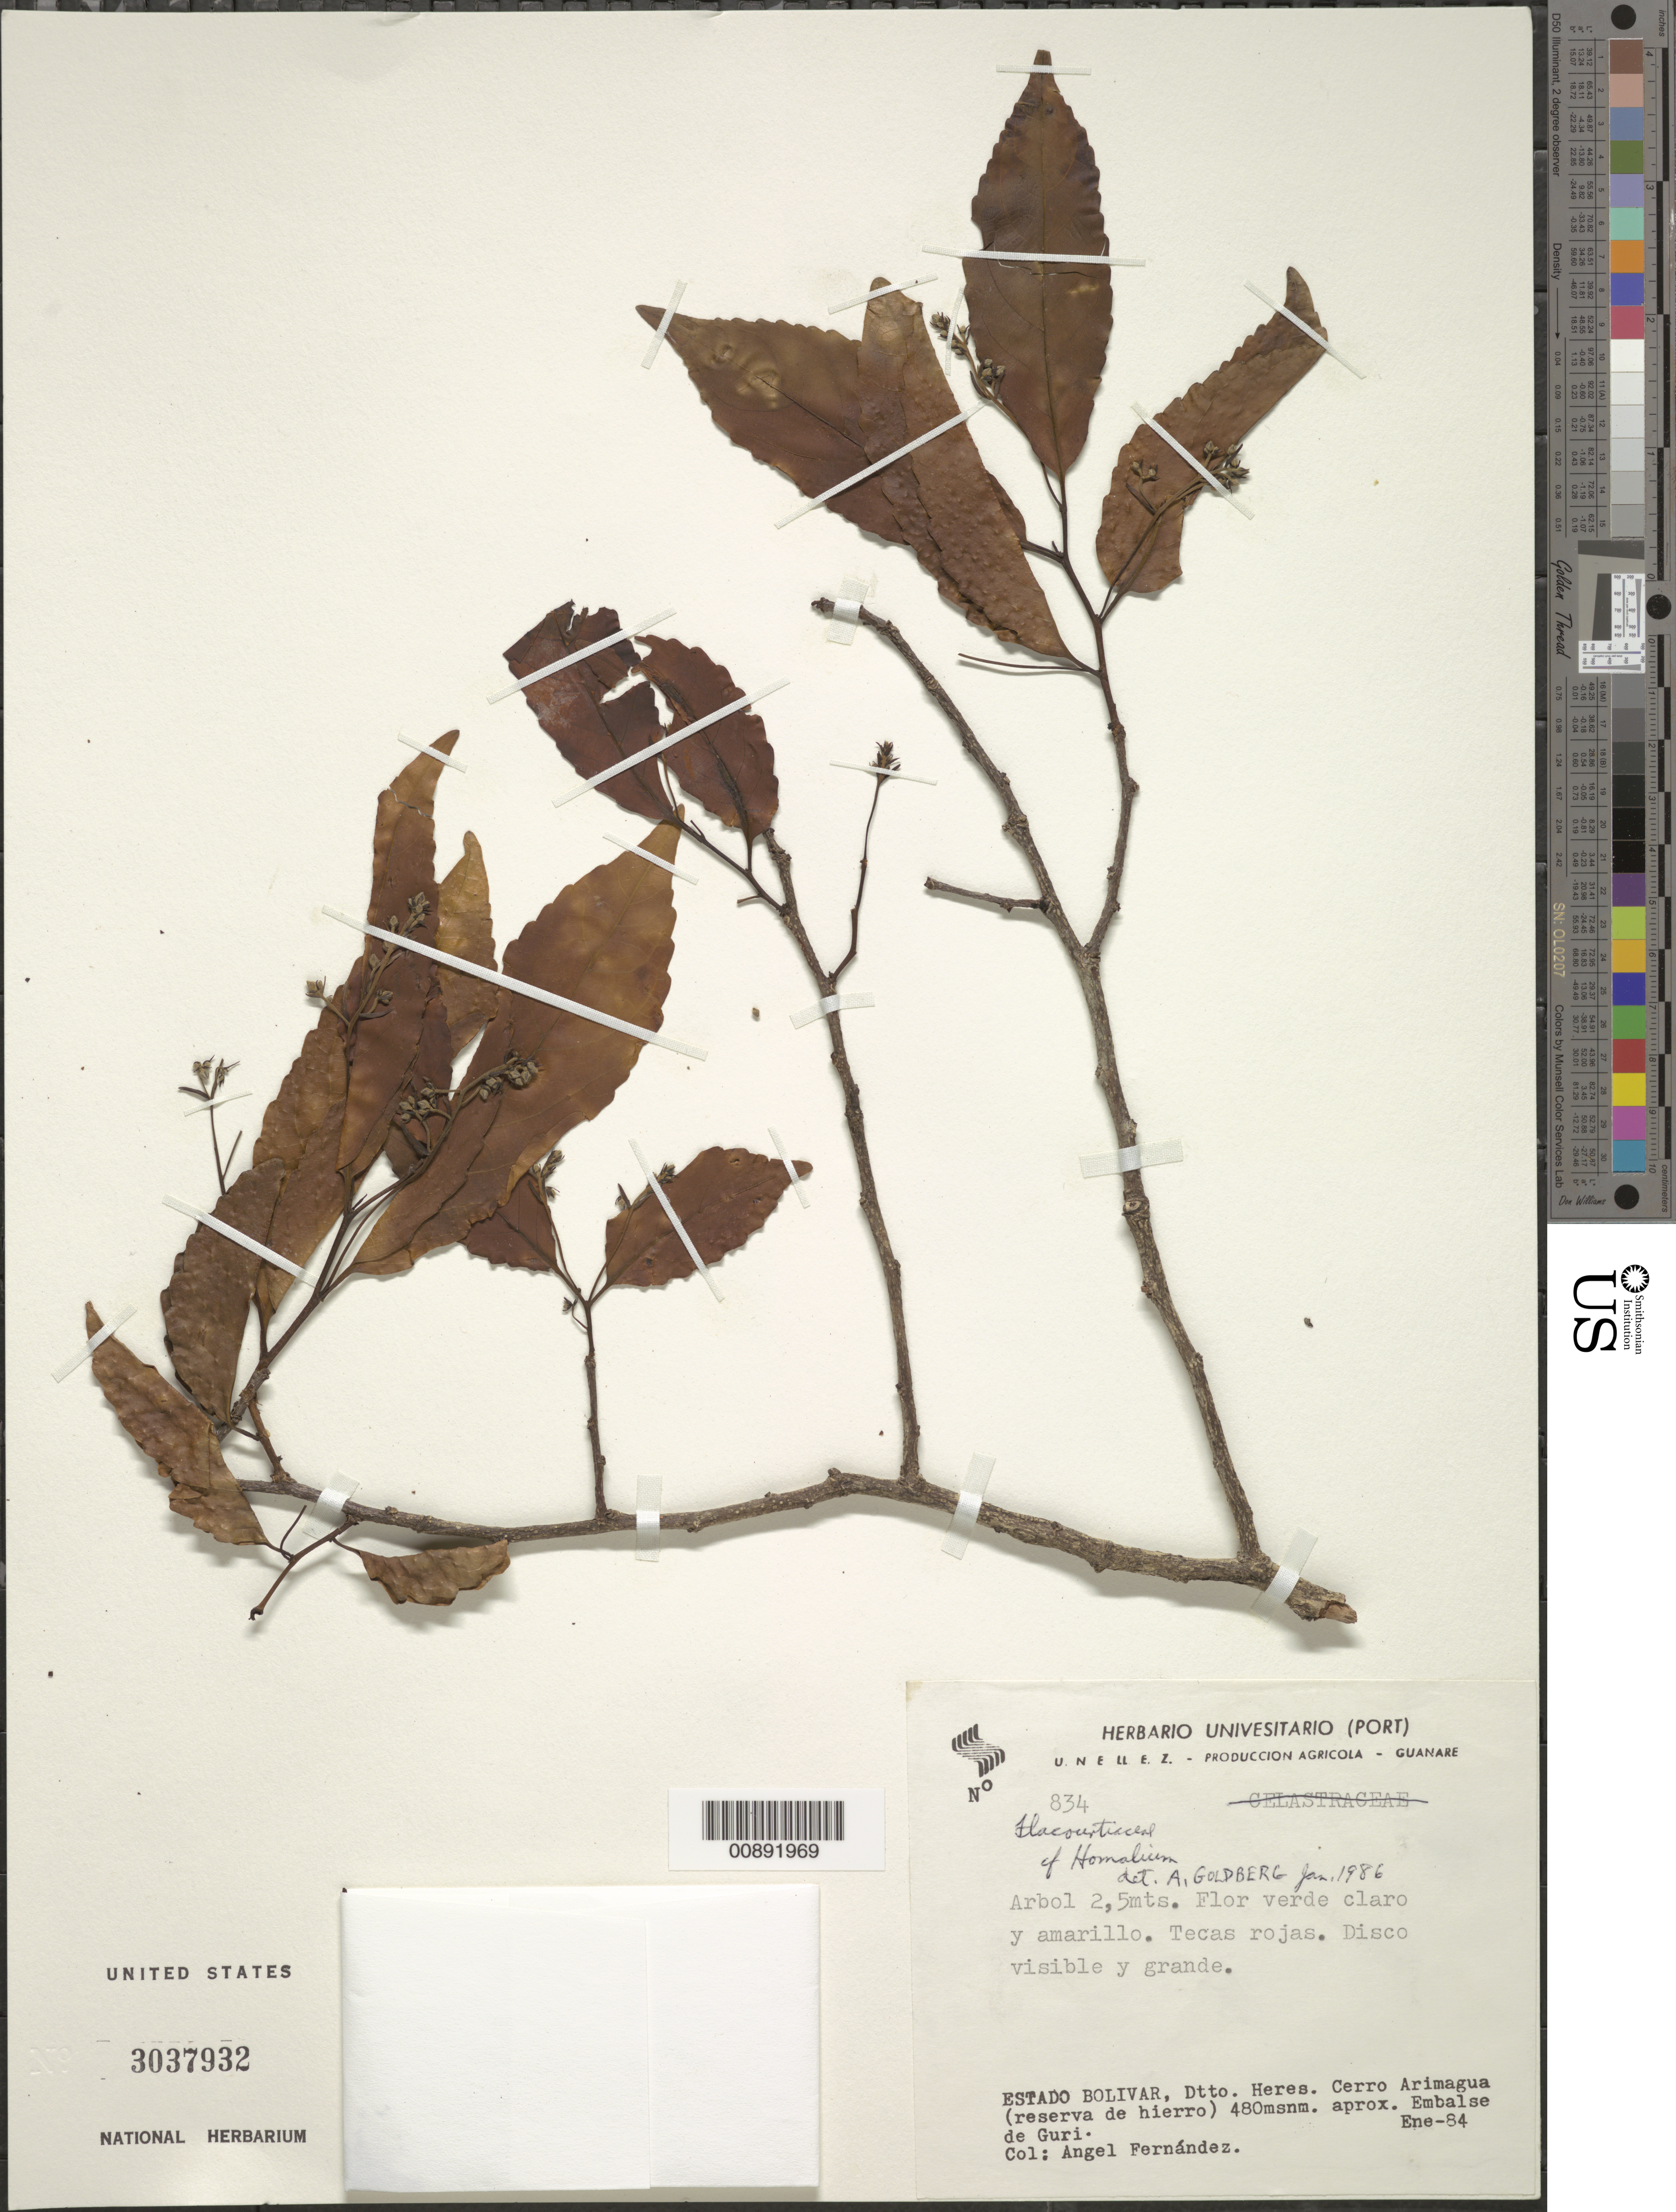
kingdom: Plantae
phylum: Tracheophyta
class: Magnoliopsida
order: Malpighiales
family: Salicaceae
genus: Homalium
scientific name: Homalium sp.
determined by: Goldberg, Aaron, (US), NMNH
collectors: A. Fernández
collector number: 834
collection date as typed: Jan-84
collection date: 1984-01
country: Venezuela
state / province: Bolívar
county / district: Heres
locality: Cerro Arimagua (reserva de hierro), embalse de Guri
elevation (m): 480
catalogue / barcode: US 3037932